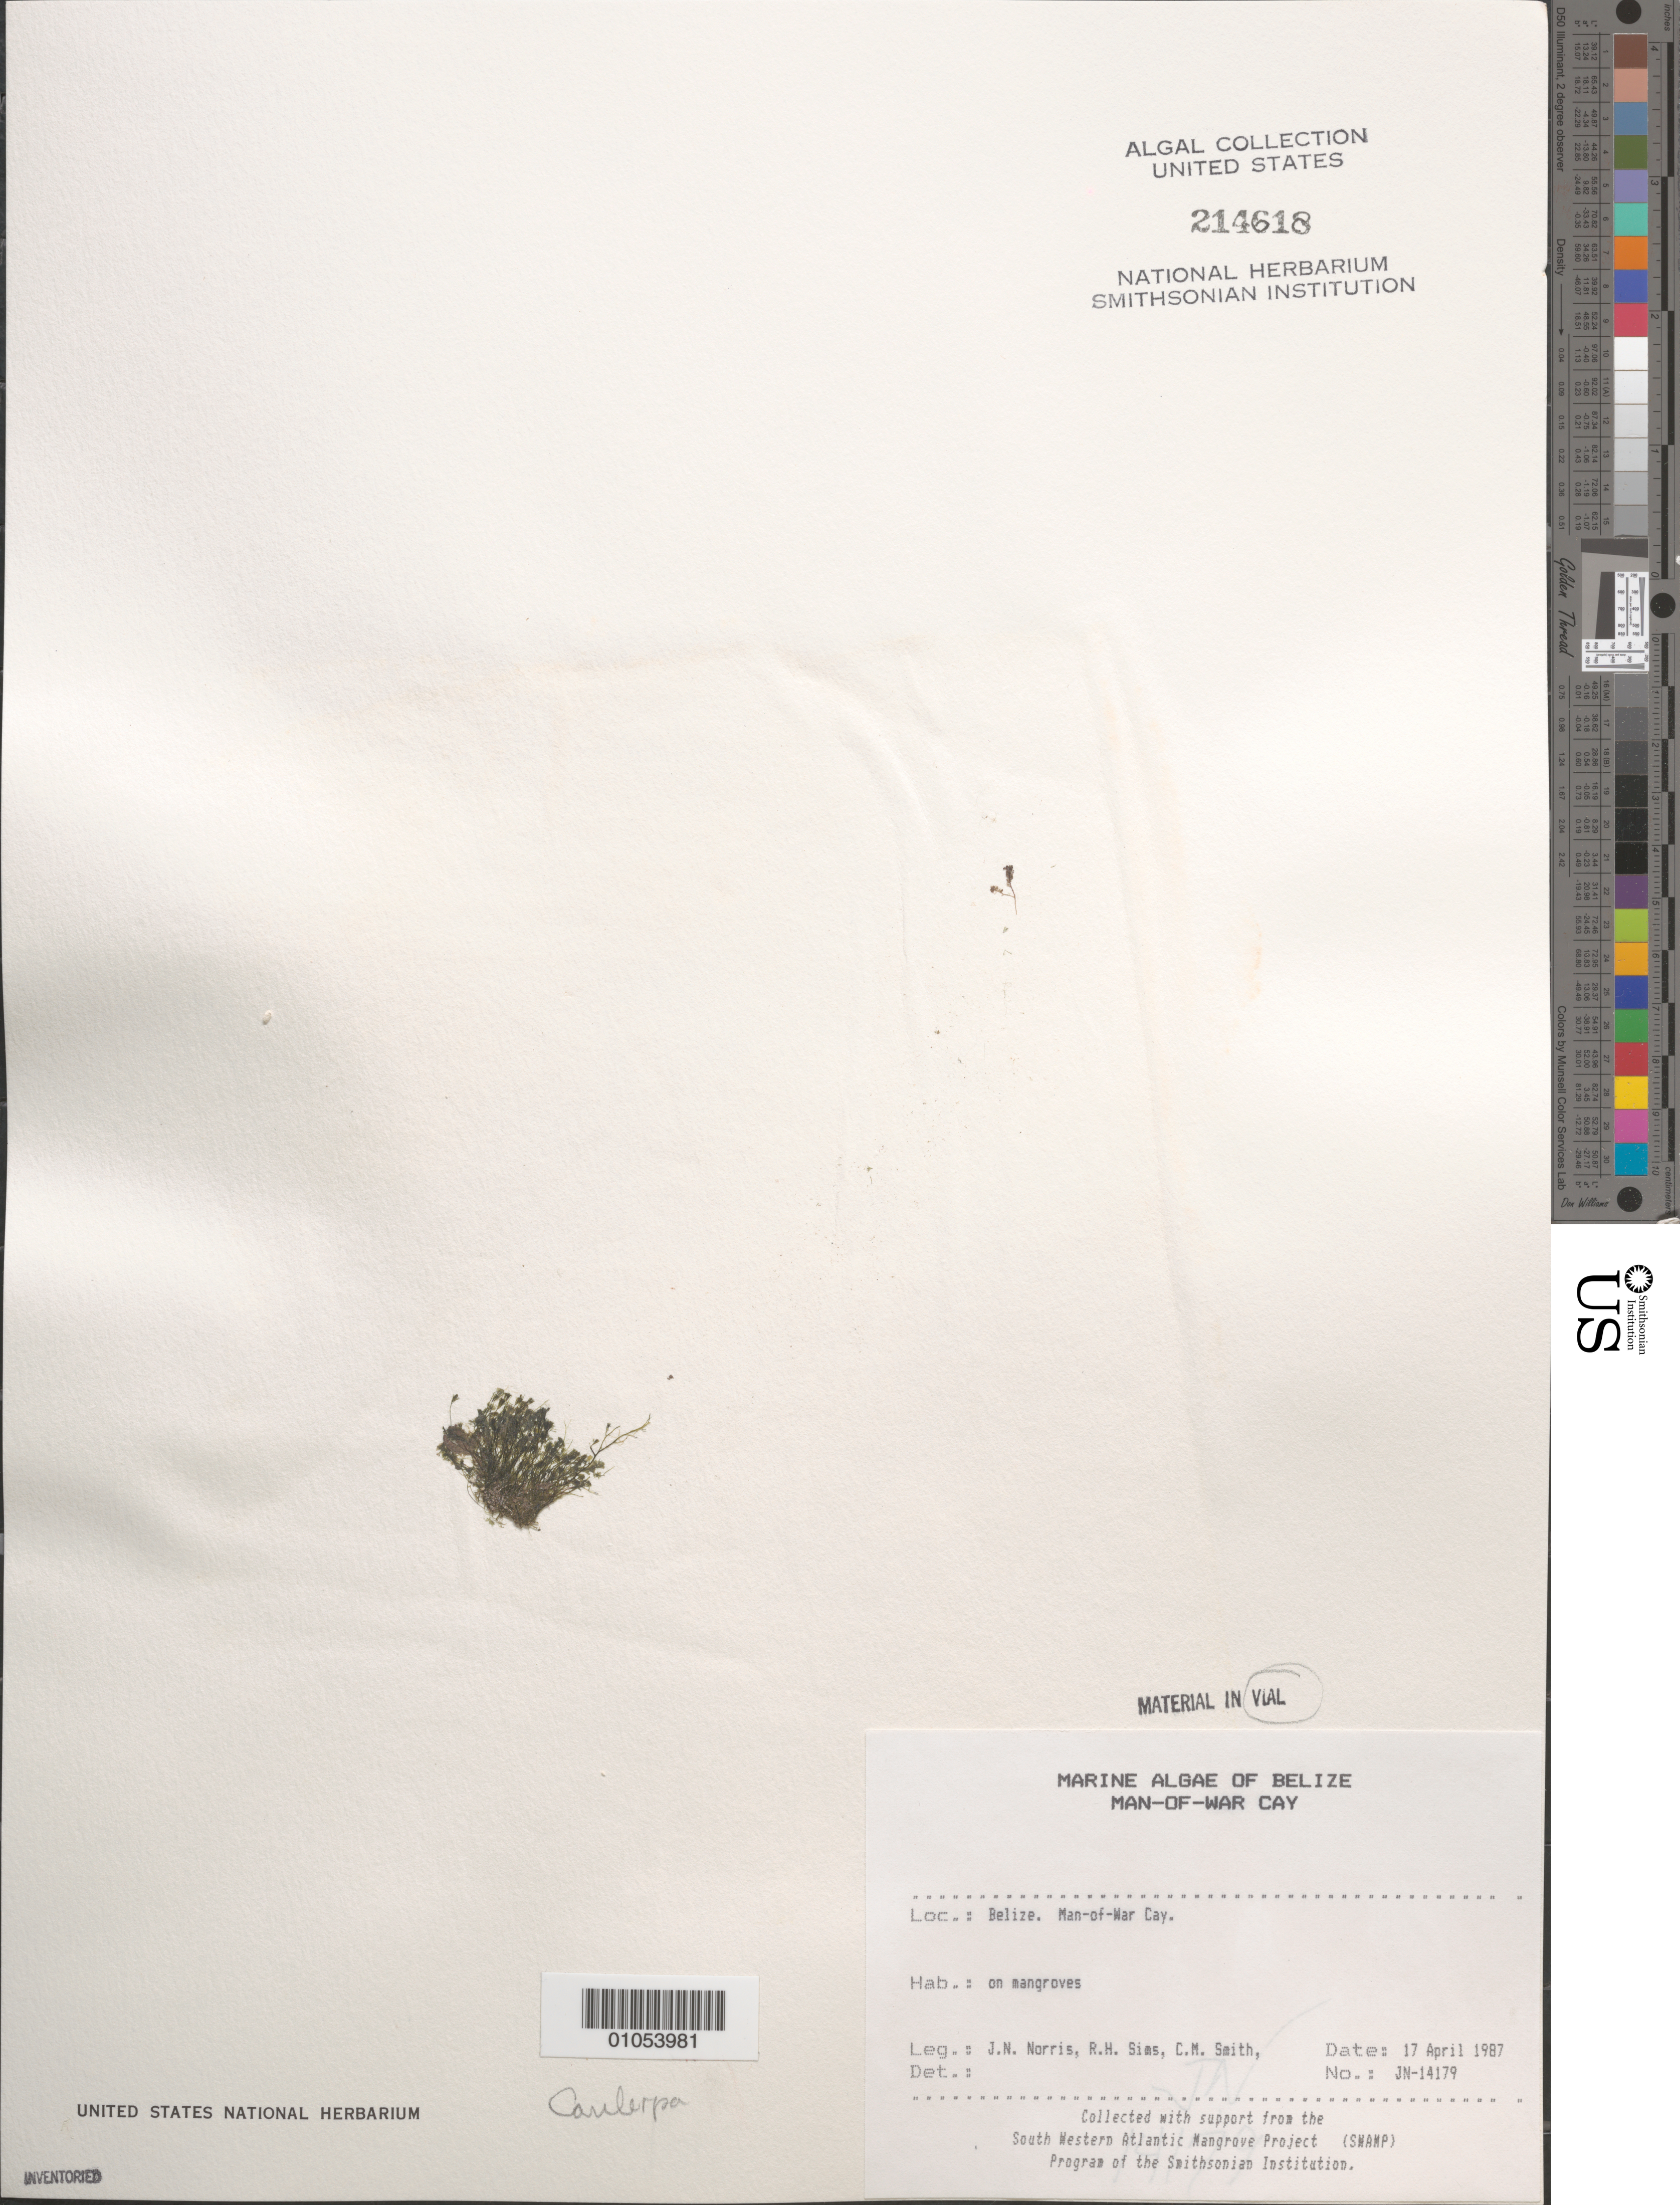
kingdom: Plantae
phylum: Chlorophyta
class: Ulvophyceae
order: Bryopsidales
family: Caulerpaceae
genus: Caulerpa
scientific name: Caulerpa sp.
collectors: J. N. Norris, C. M. Smith & R. H. Sims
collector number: JN-14179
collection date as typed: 17 Apr 1987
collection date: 1987-04-17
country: Belize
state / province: Stann Creek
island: Man of War Cay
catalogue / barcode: US 214618